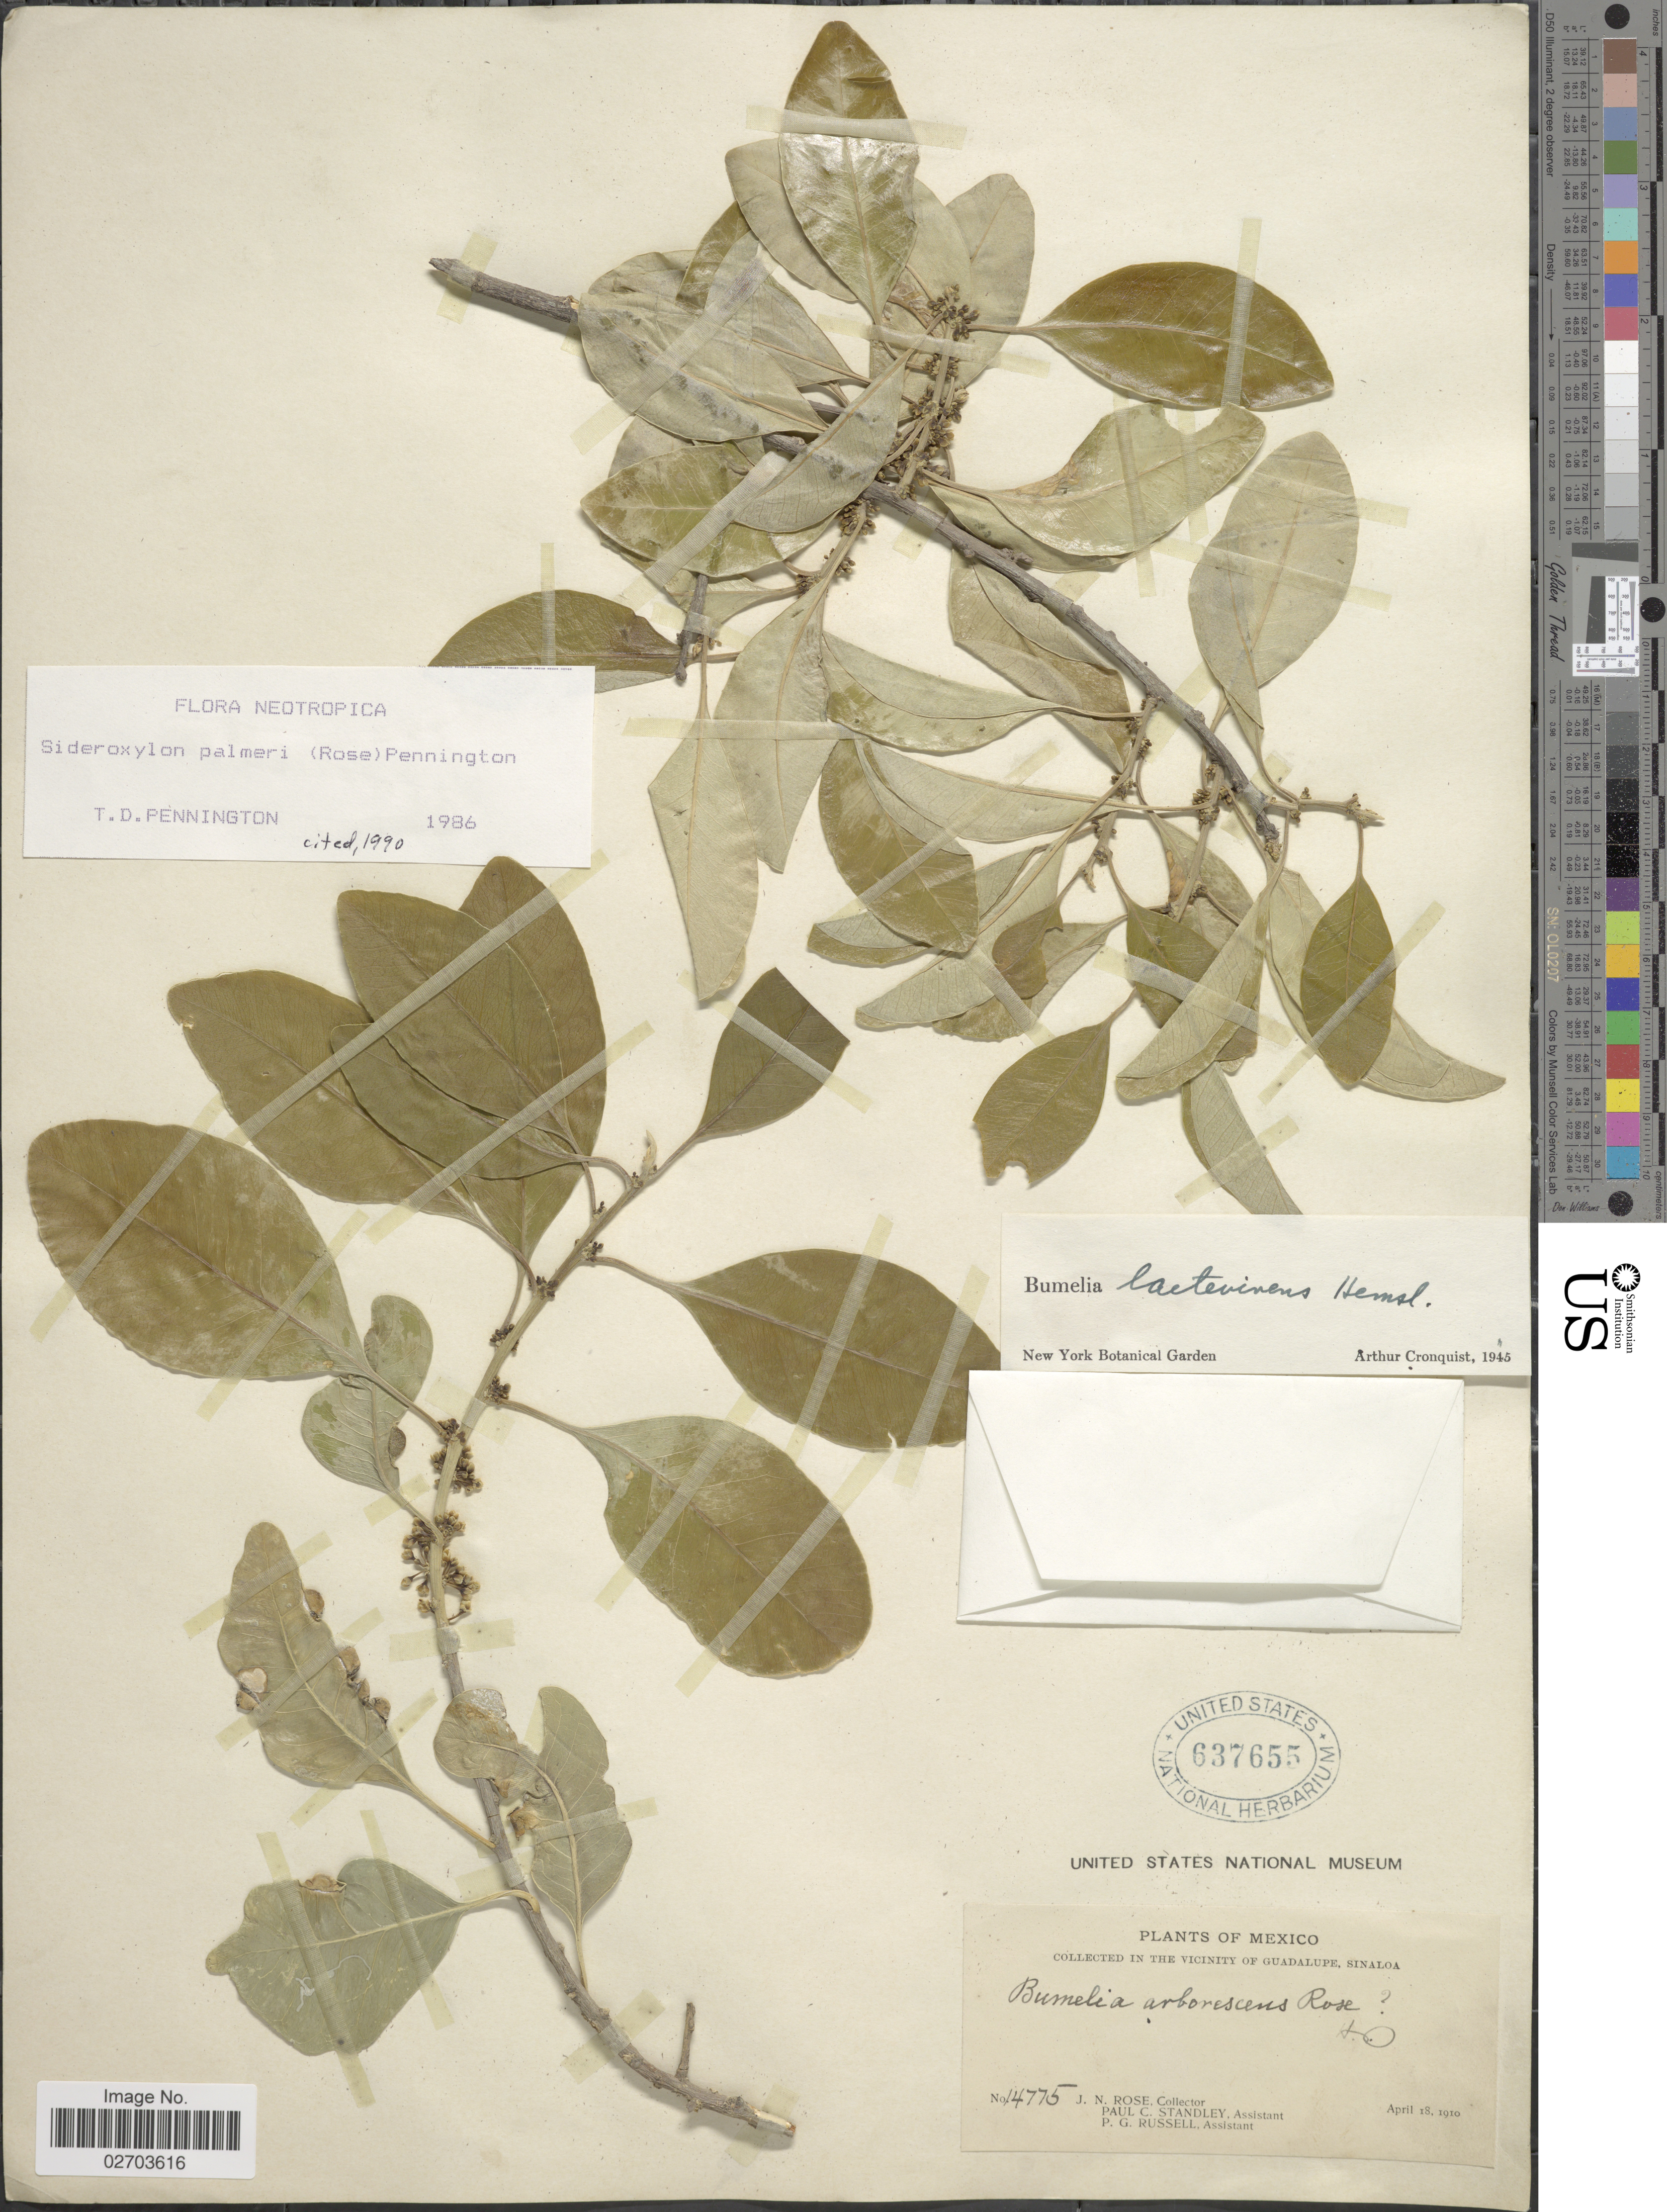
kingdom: Plantae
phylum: Tracheophyta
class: Magnoliopsida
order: Ericales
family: Sapotaceae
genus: Sideroxylon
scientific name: Sideroxylon palmeri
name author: (Rose) T.D. Penn.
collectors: J. N. Rose, P. C. Standley & P. G. Russell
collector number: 14775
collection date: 1910-04-18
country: Mexico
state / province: Sinaloa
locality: In the vicinity of Guadalupe.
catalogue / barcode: US 637655